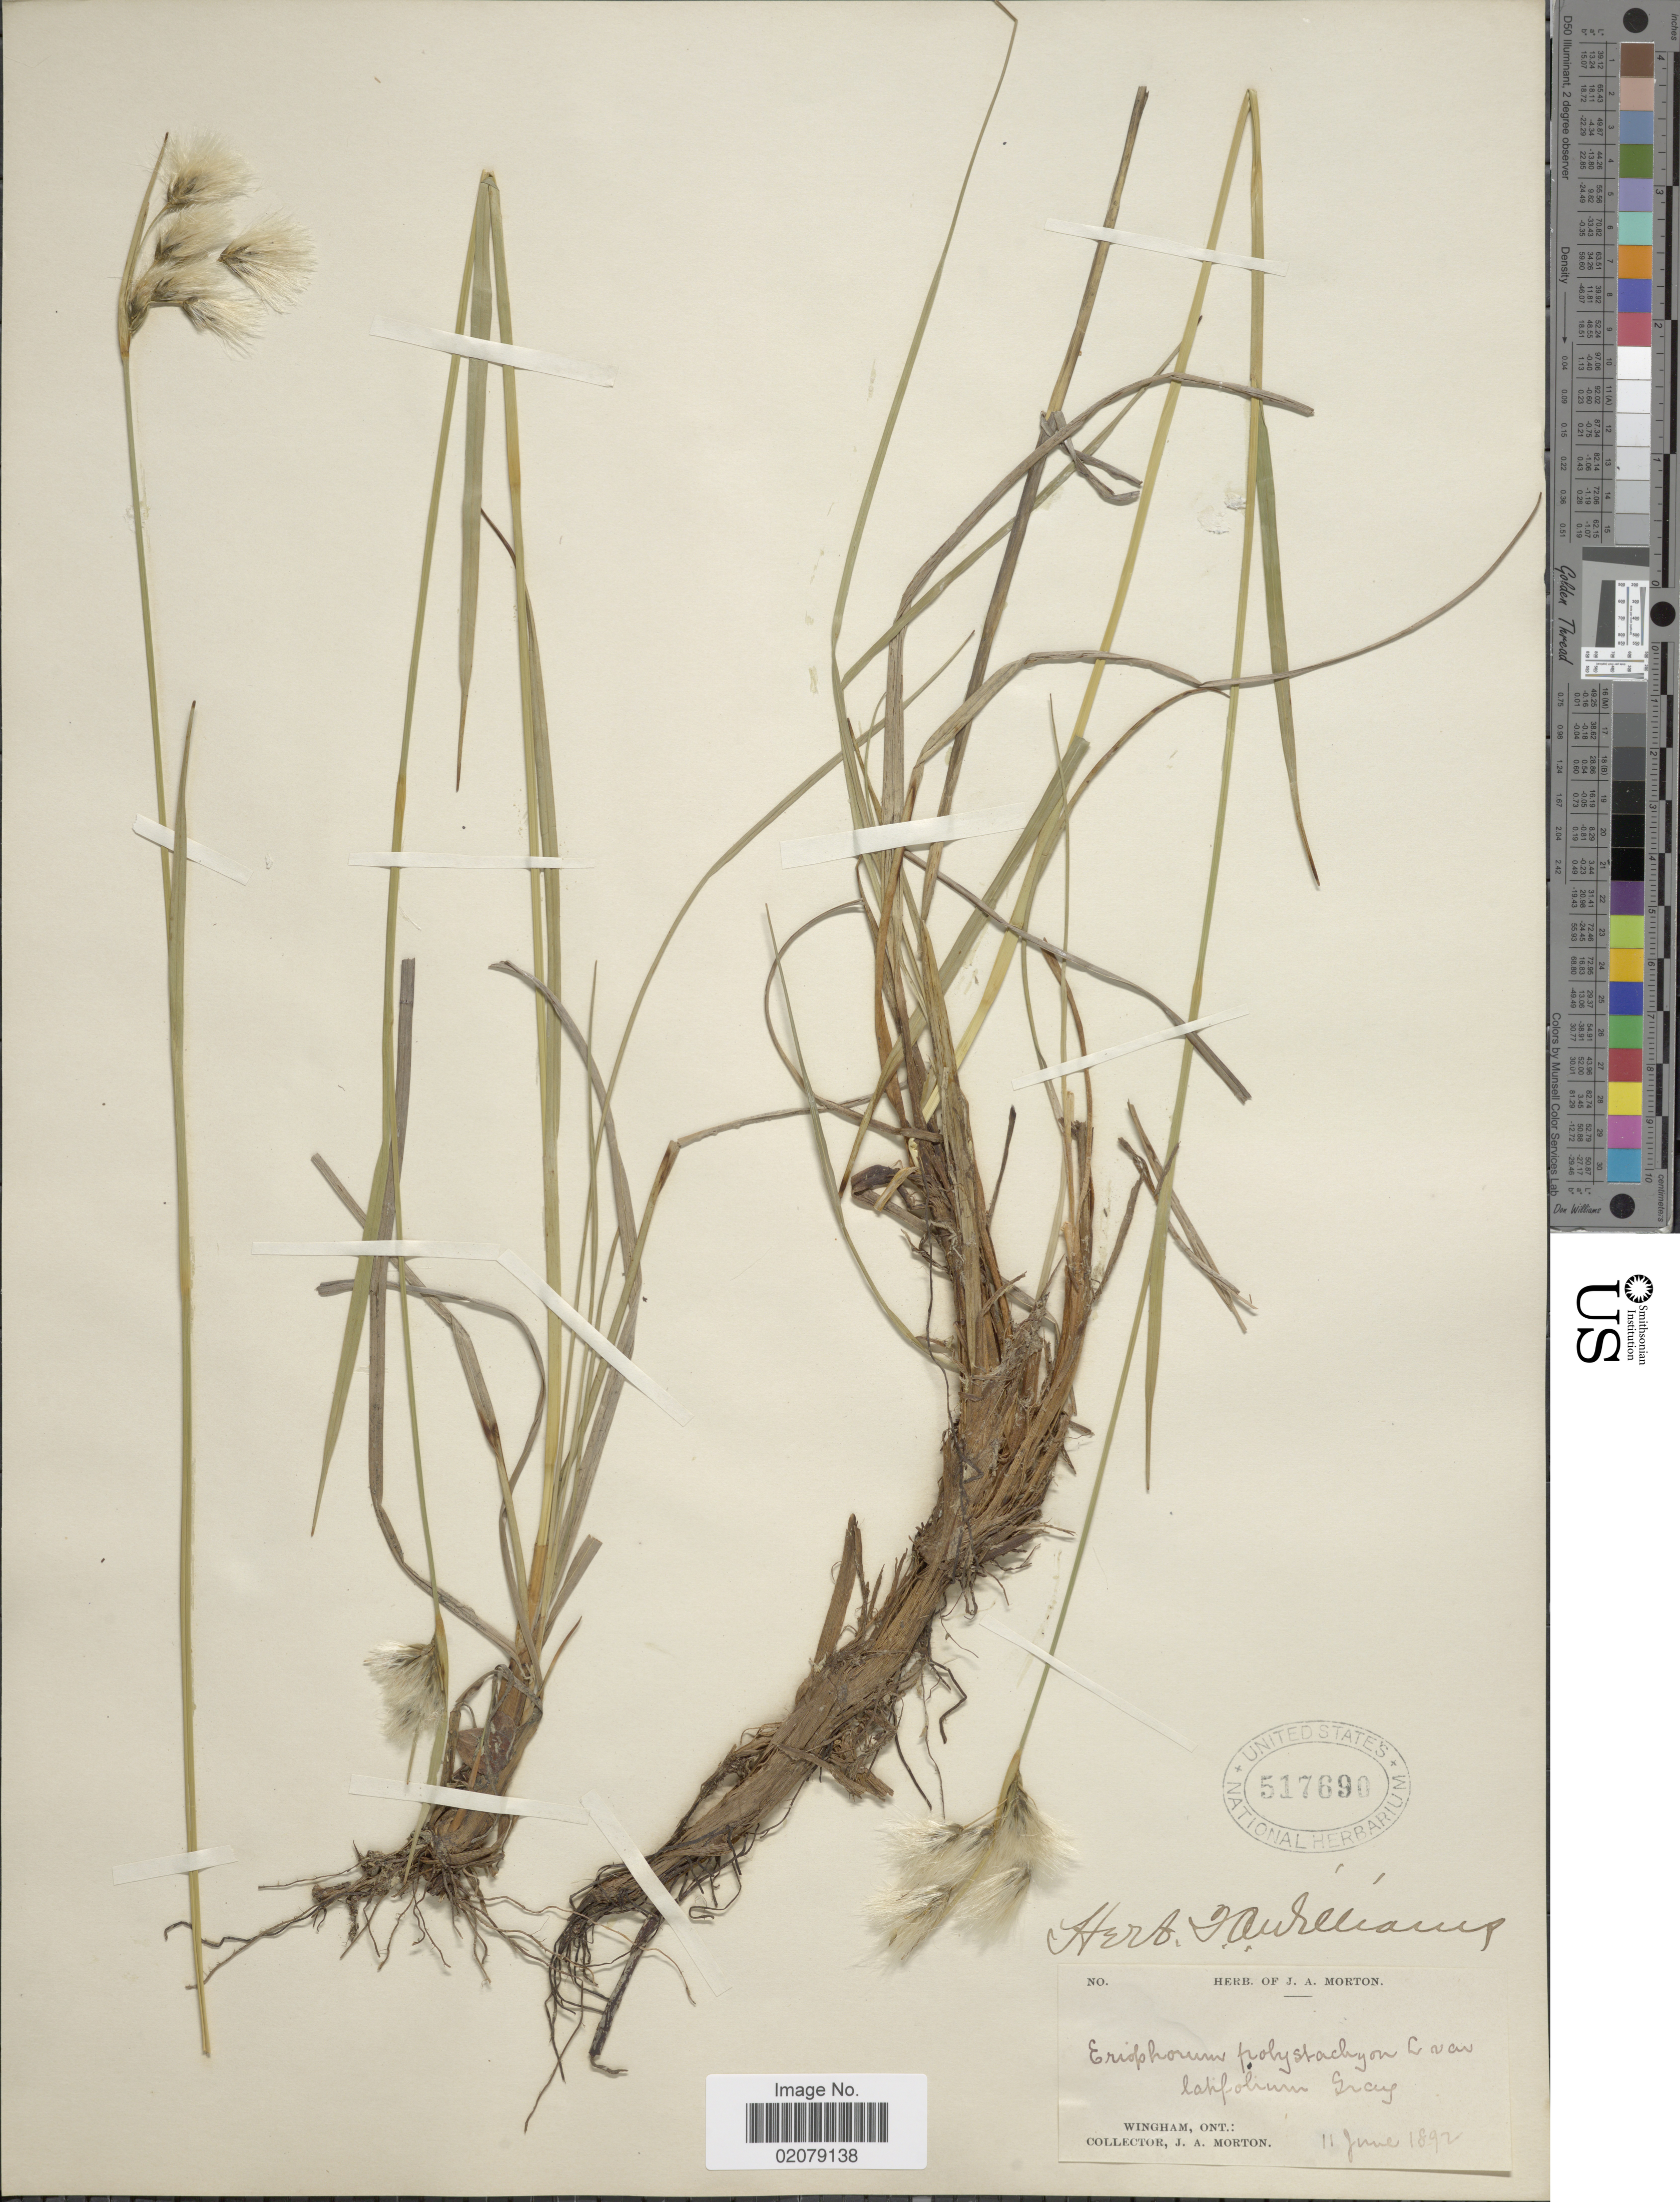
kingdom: Plantae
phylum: Tracheophyta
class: Liliopsida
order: Poales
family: Cyperaceae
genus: Eriophorum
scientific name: Eriophorum viridicarinatum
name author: (Englem.) Fernald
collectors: J. A. Morton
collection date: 1892-06-11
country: Canada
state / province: Ontario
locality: Wingham, Ontario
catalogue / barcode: US 517690